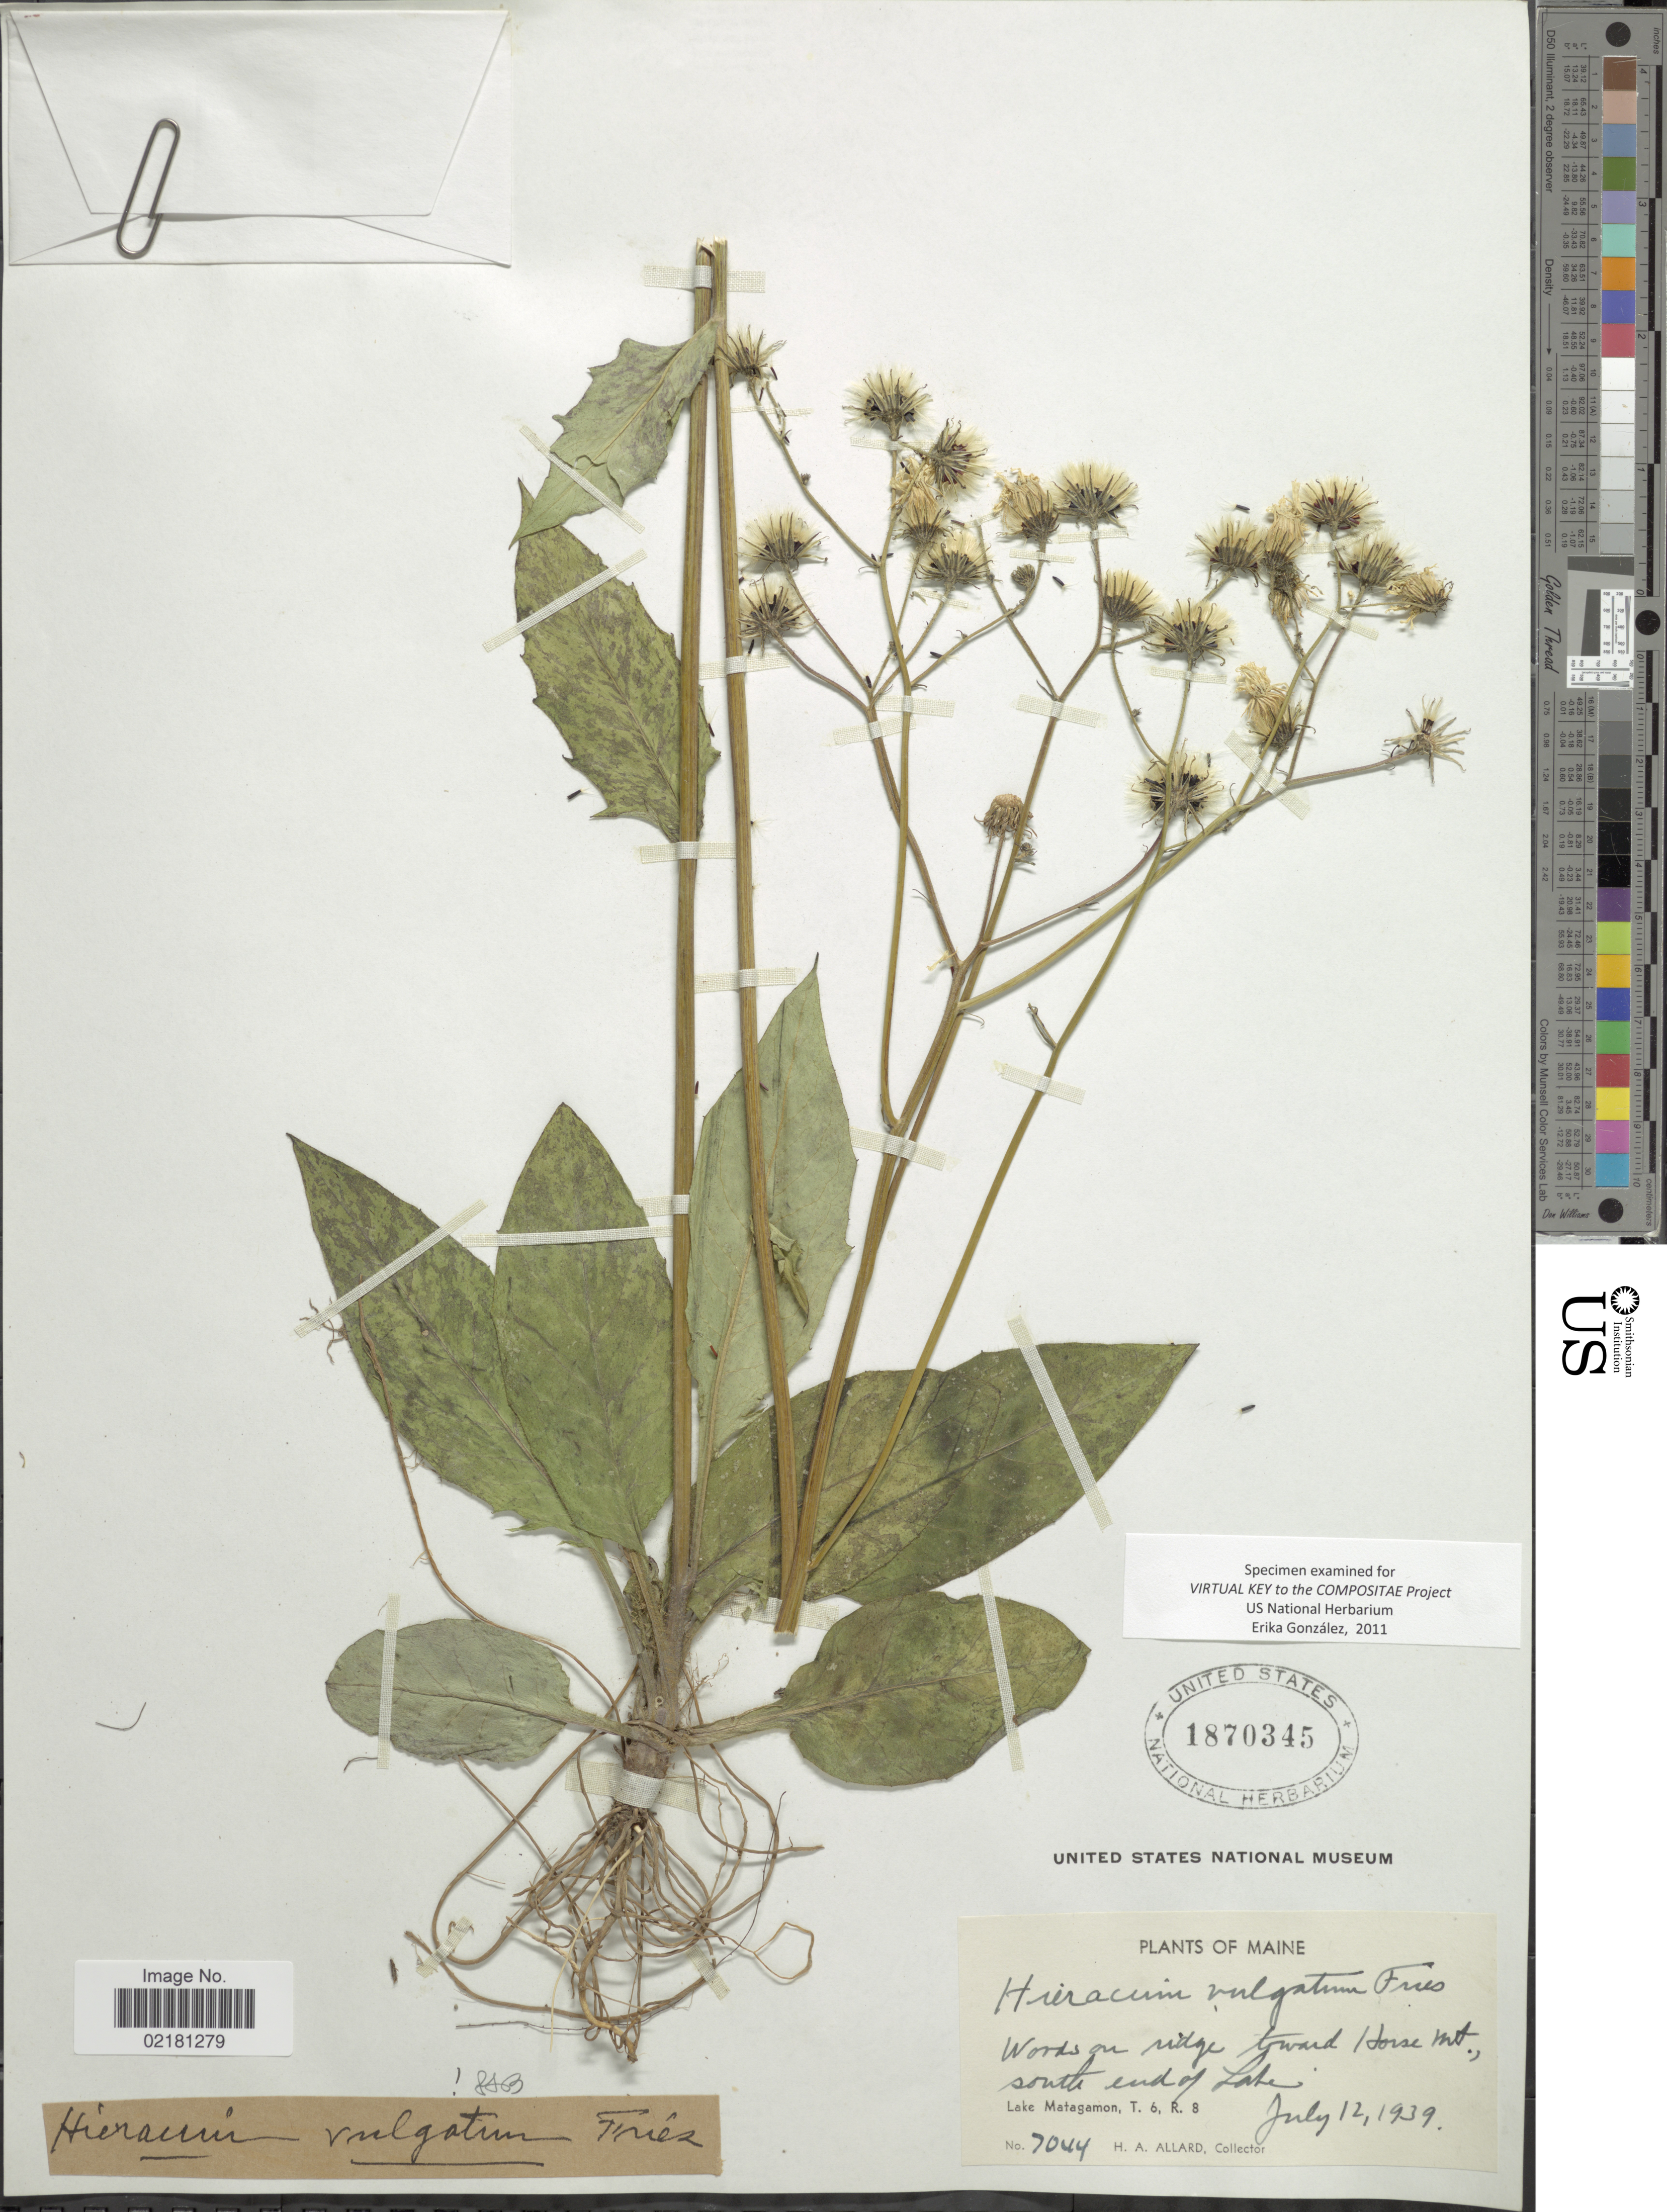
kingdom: Plantae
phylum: Tracheophyta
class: Magnoliopsida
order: Asterales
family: Asteraceae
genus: Hieracium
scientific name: Hieracium lachenalii subsp. cruenifolium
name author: (Dahlst. & Lübeck) Zahn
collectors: H. A. Allard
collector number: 7044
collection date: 1939-07-12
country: United States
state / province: Maine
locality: ridge toward Horse Mt. south end of Lake, lake Matagamon, T. 6, R.8.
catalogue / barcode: US 1870345